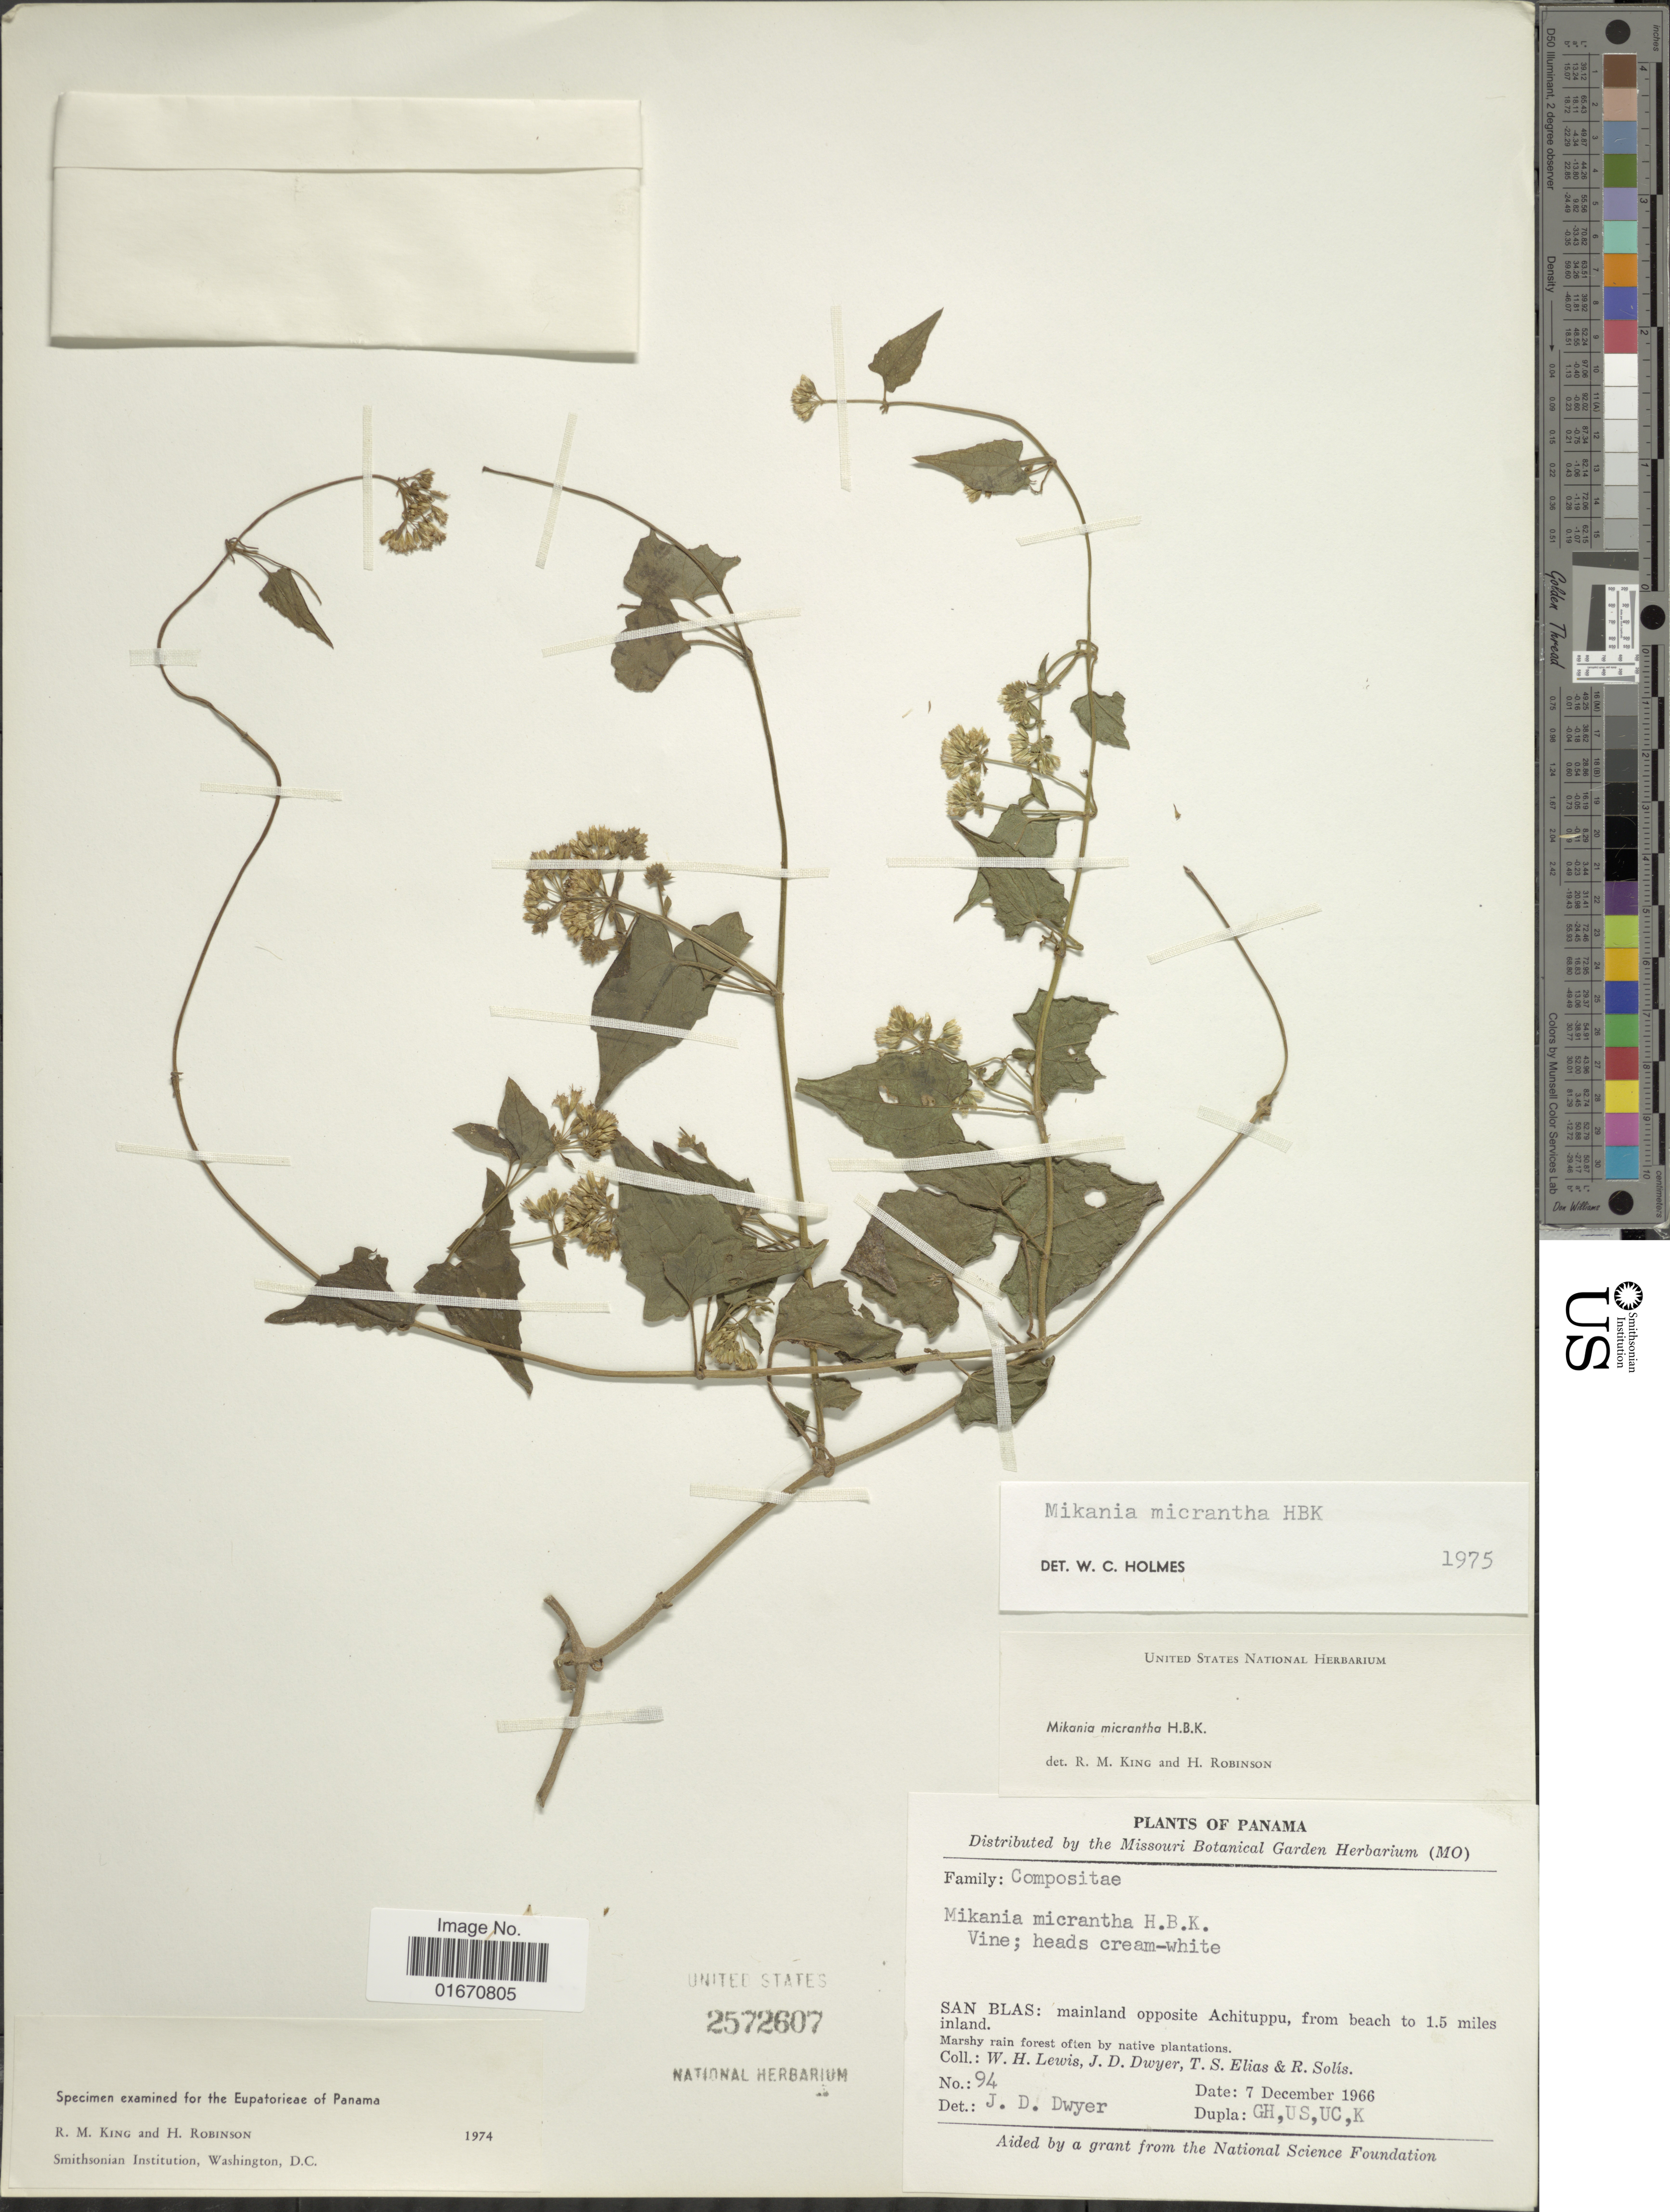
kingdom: Plantae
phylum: Tracheophyta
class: Magnoliopsida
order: Asterales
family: Asteraceae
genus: Mikania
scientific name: Mikania micrantha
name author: Kunth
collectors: W. H. Lewis, J. D. Dwyer, T. S. Elias & R. Solis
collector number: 94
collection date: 1966-12-07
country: Panama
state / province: Kuna Yala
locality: San Blas, mainland opposite Achituppu, from beach to 1.5 miles inland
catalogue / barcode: US 2572607